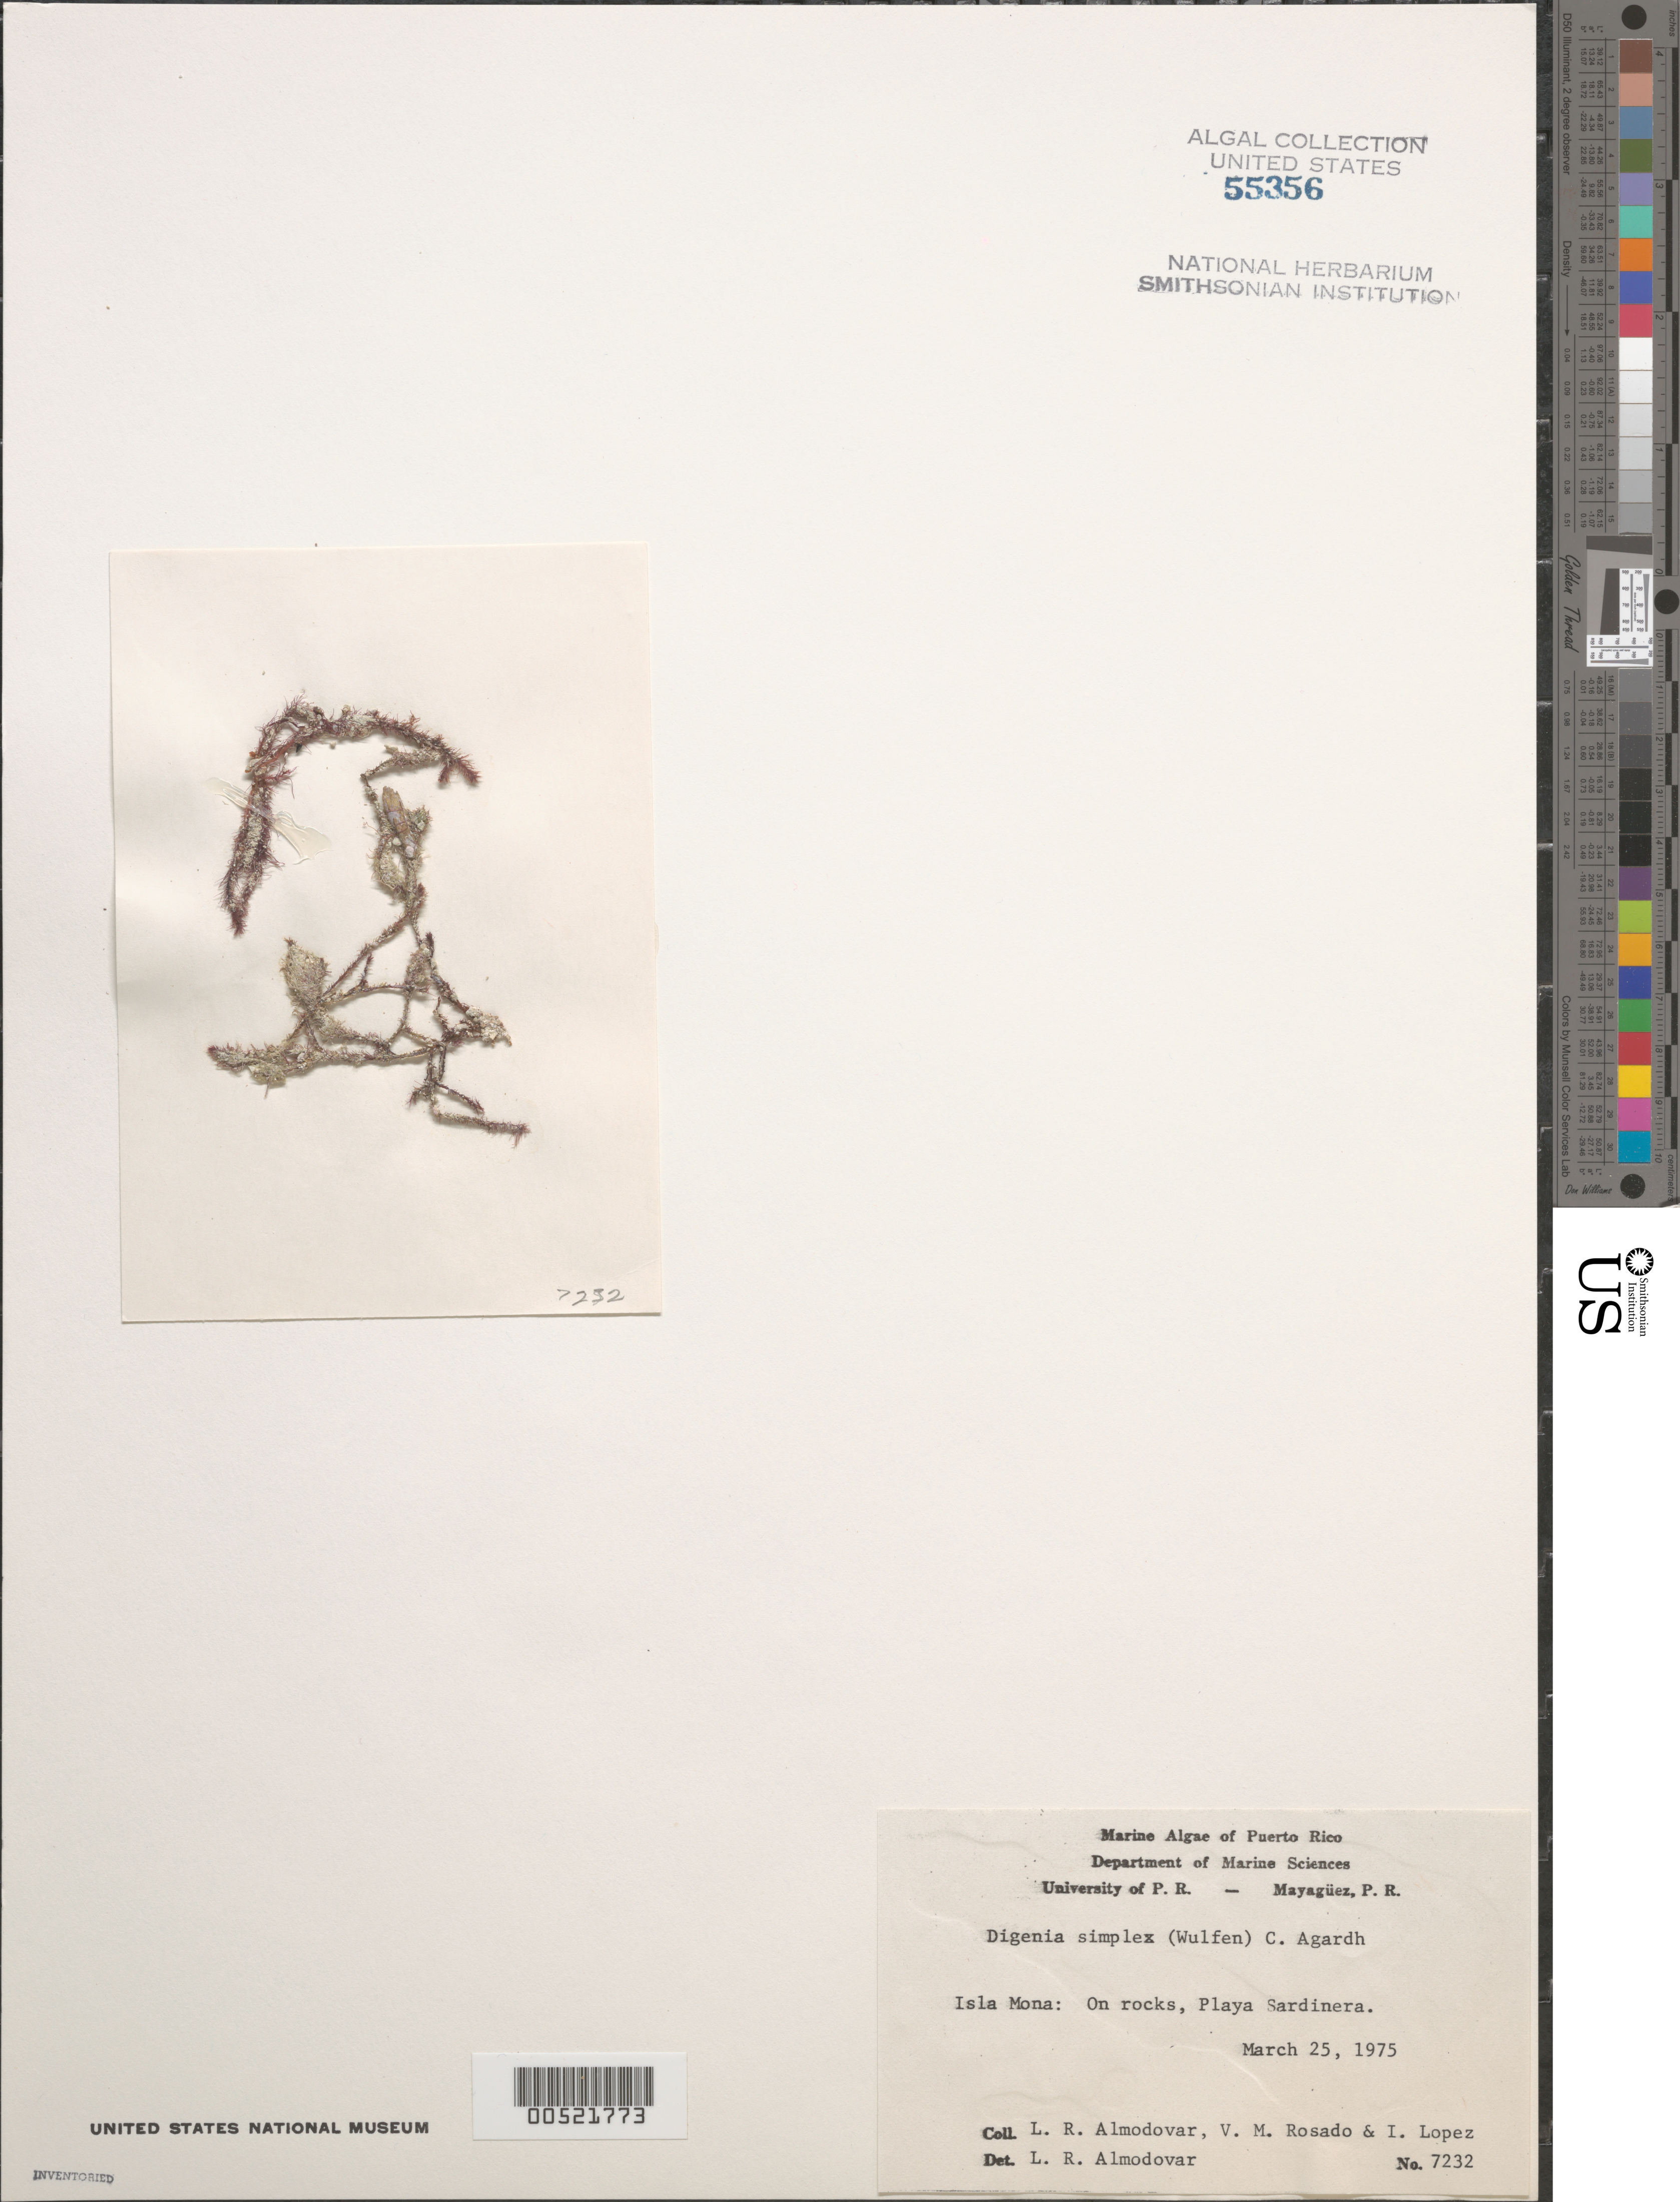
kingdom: Plantae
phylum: Rhodophyta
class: Florideophyceae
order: Ceramiales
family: Rhodomelaceae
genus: Digenea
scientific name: Digenea simplex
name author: (Wulfen) C. Agardh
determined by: Almodovar, L. R.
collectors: L. Almodovar, V. Rosado & I. Lopéz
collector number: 7232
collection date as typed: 25 Mar 1975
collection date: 1975-03-25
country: Puerto Rico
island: Isla de Mona (Isla Mona)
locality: Playa Sardinera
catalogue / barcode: US 55356